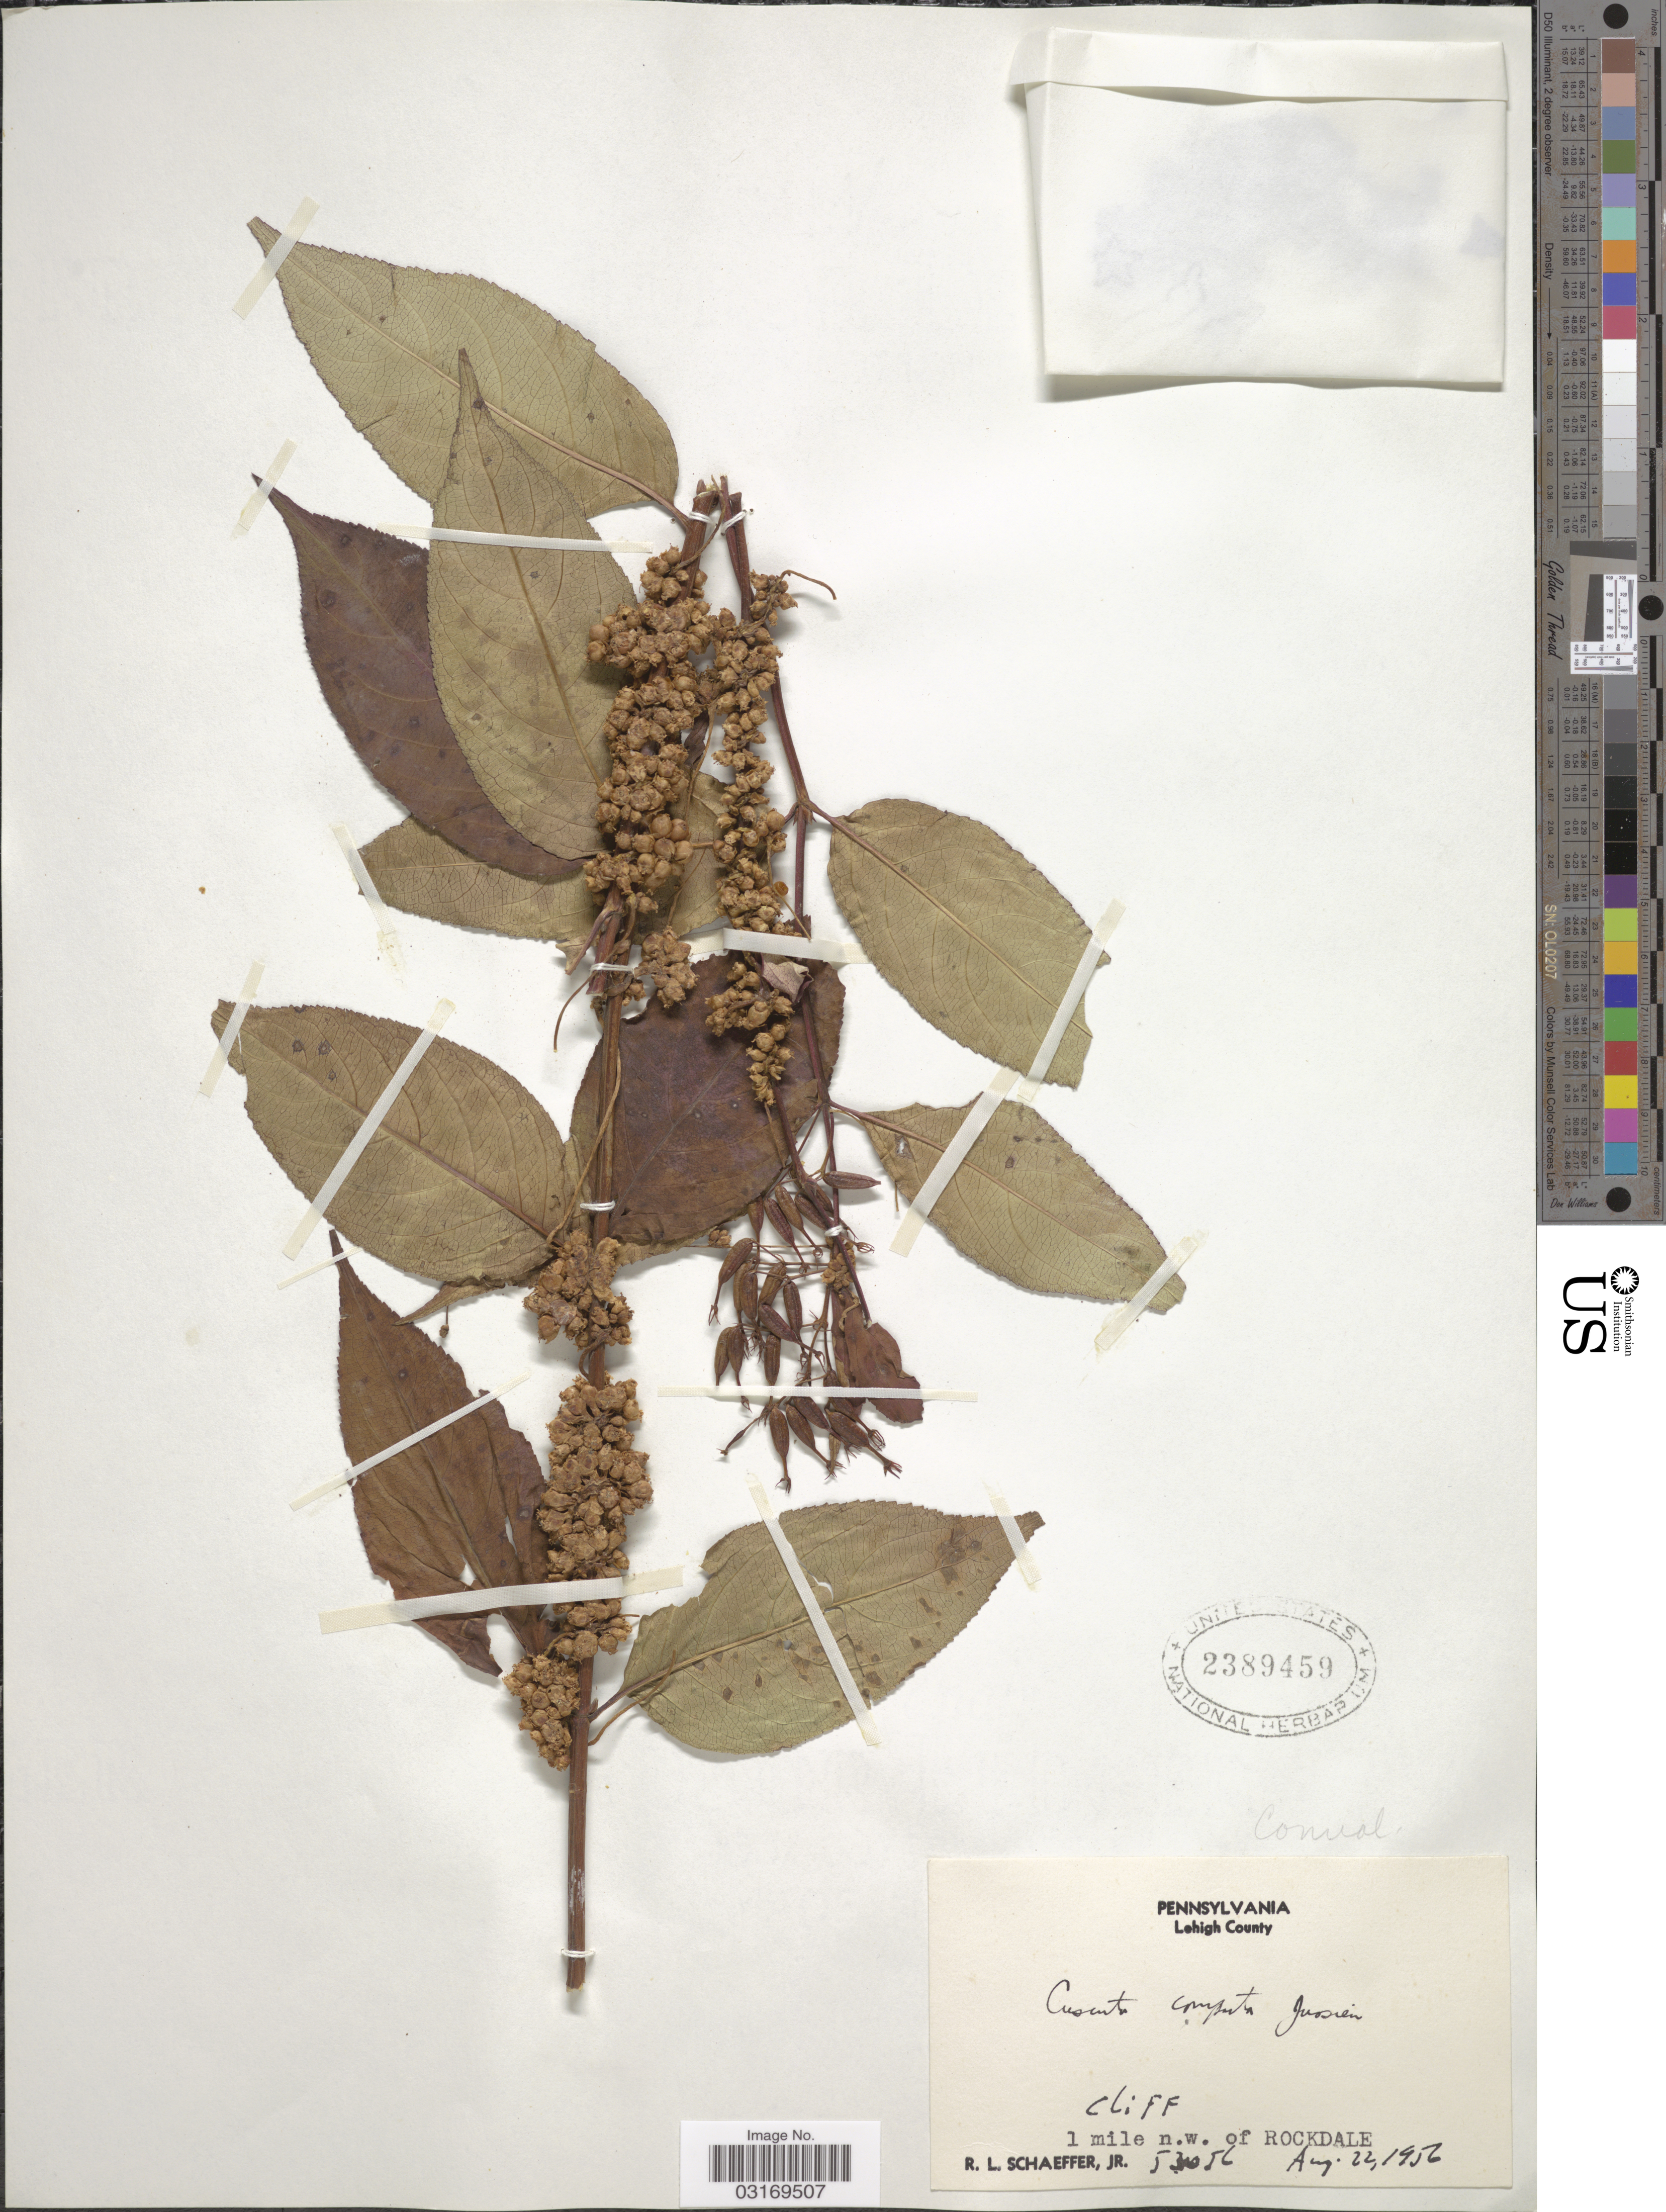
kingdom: Plantae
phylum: Tracheophyta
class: Magnoliopsida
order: Solanales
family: Convolvulaceae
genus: Cuscuta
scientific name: Cuscuta compacta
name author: Juss. ex Choisy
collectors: R. L. Schaeffer Jr.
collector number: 53056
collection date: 1956-08-22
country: United States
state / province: Pennsylvania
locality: Lehigh County, Cliff 1 mile n.w. of Rockdale.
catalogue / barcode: US 2389459